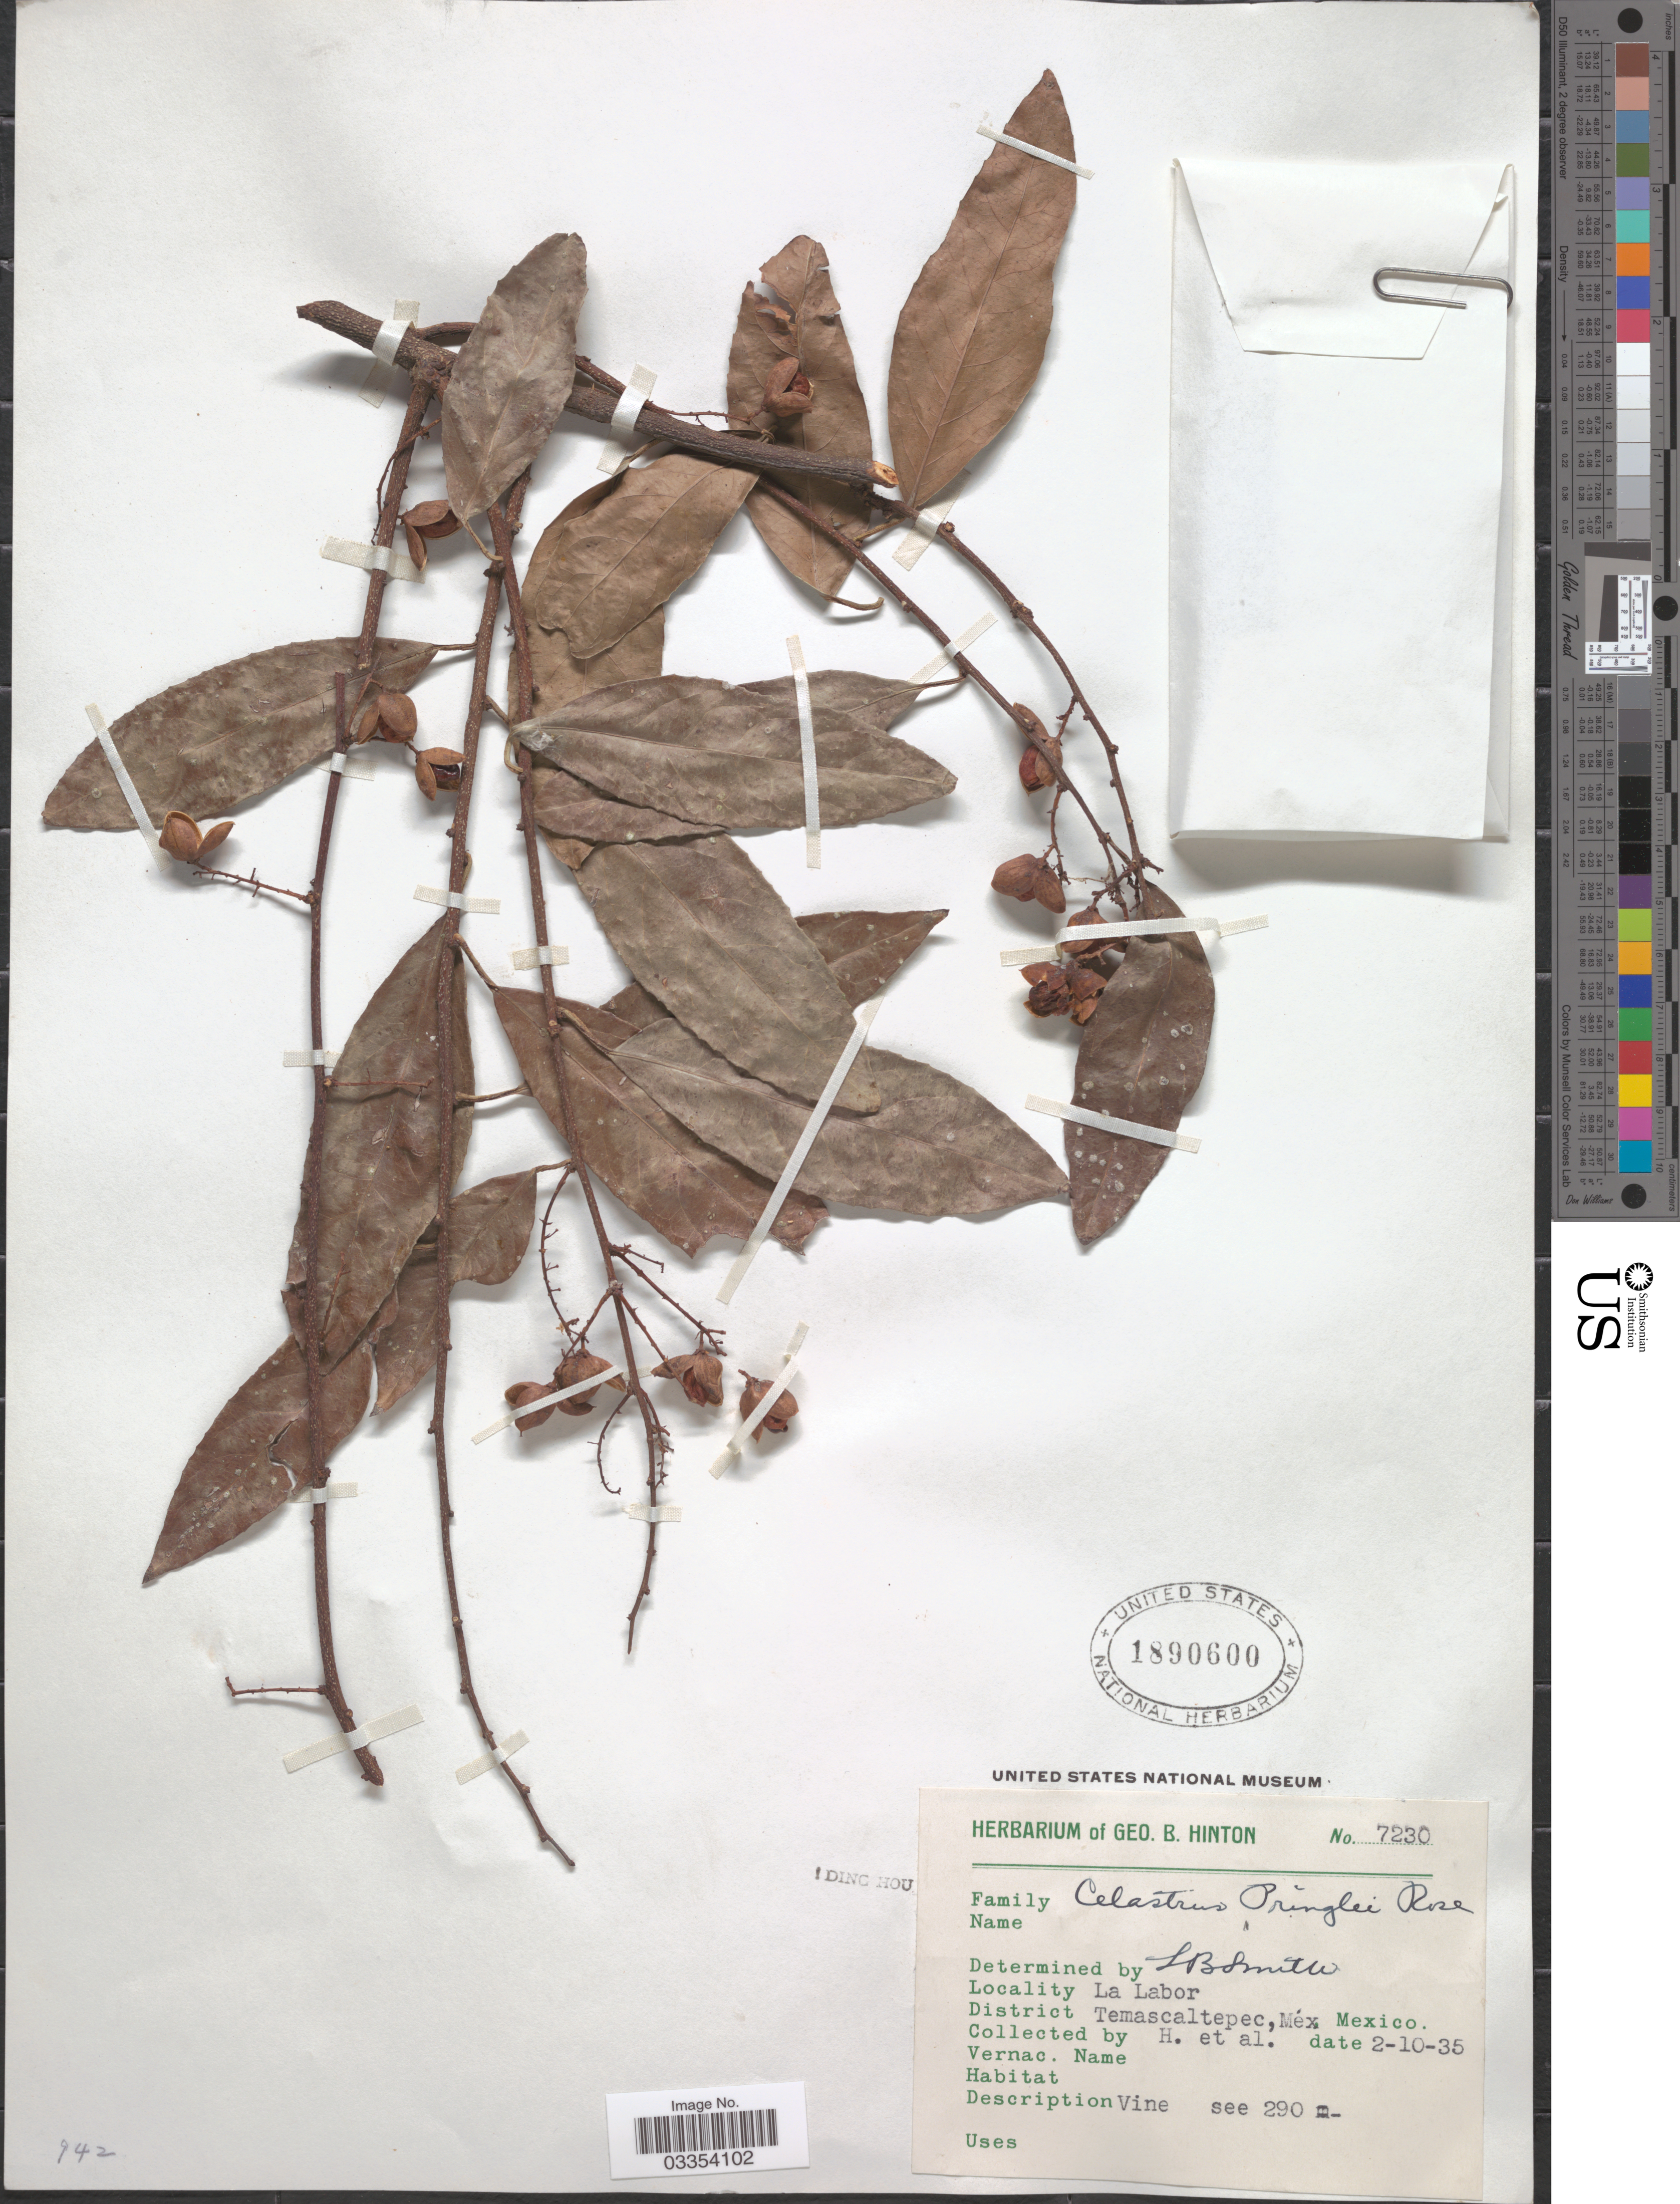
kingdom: Plantae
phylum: Tracheophyta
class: Magnoliopsida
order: Celastrales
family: Celastraceae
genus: Celastrus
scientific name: Celastrus pringlei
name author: Rose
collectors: G. B. Hinton & et al.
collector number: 7230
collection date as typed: Transcribed d/m/y: 2/10/35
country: Mexico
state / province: México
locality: La Labor. District Temascaltepec.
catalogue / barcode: US 1890600